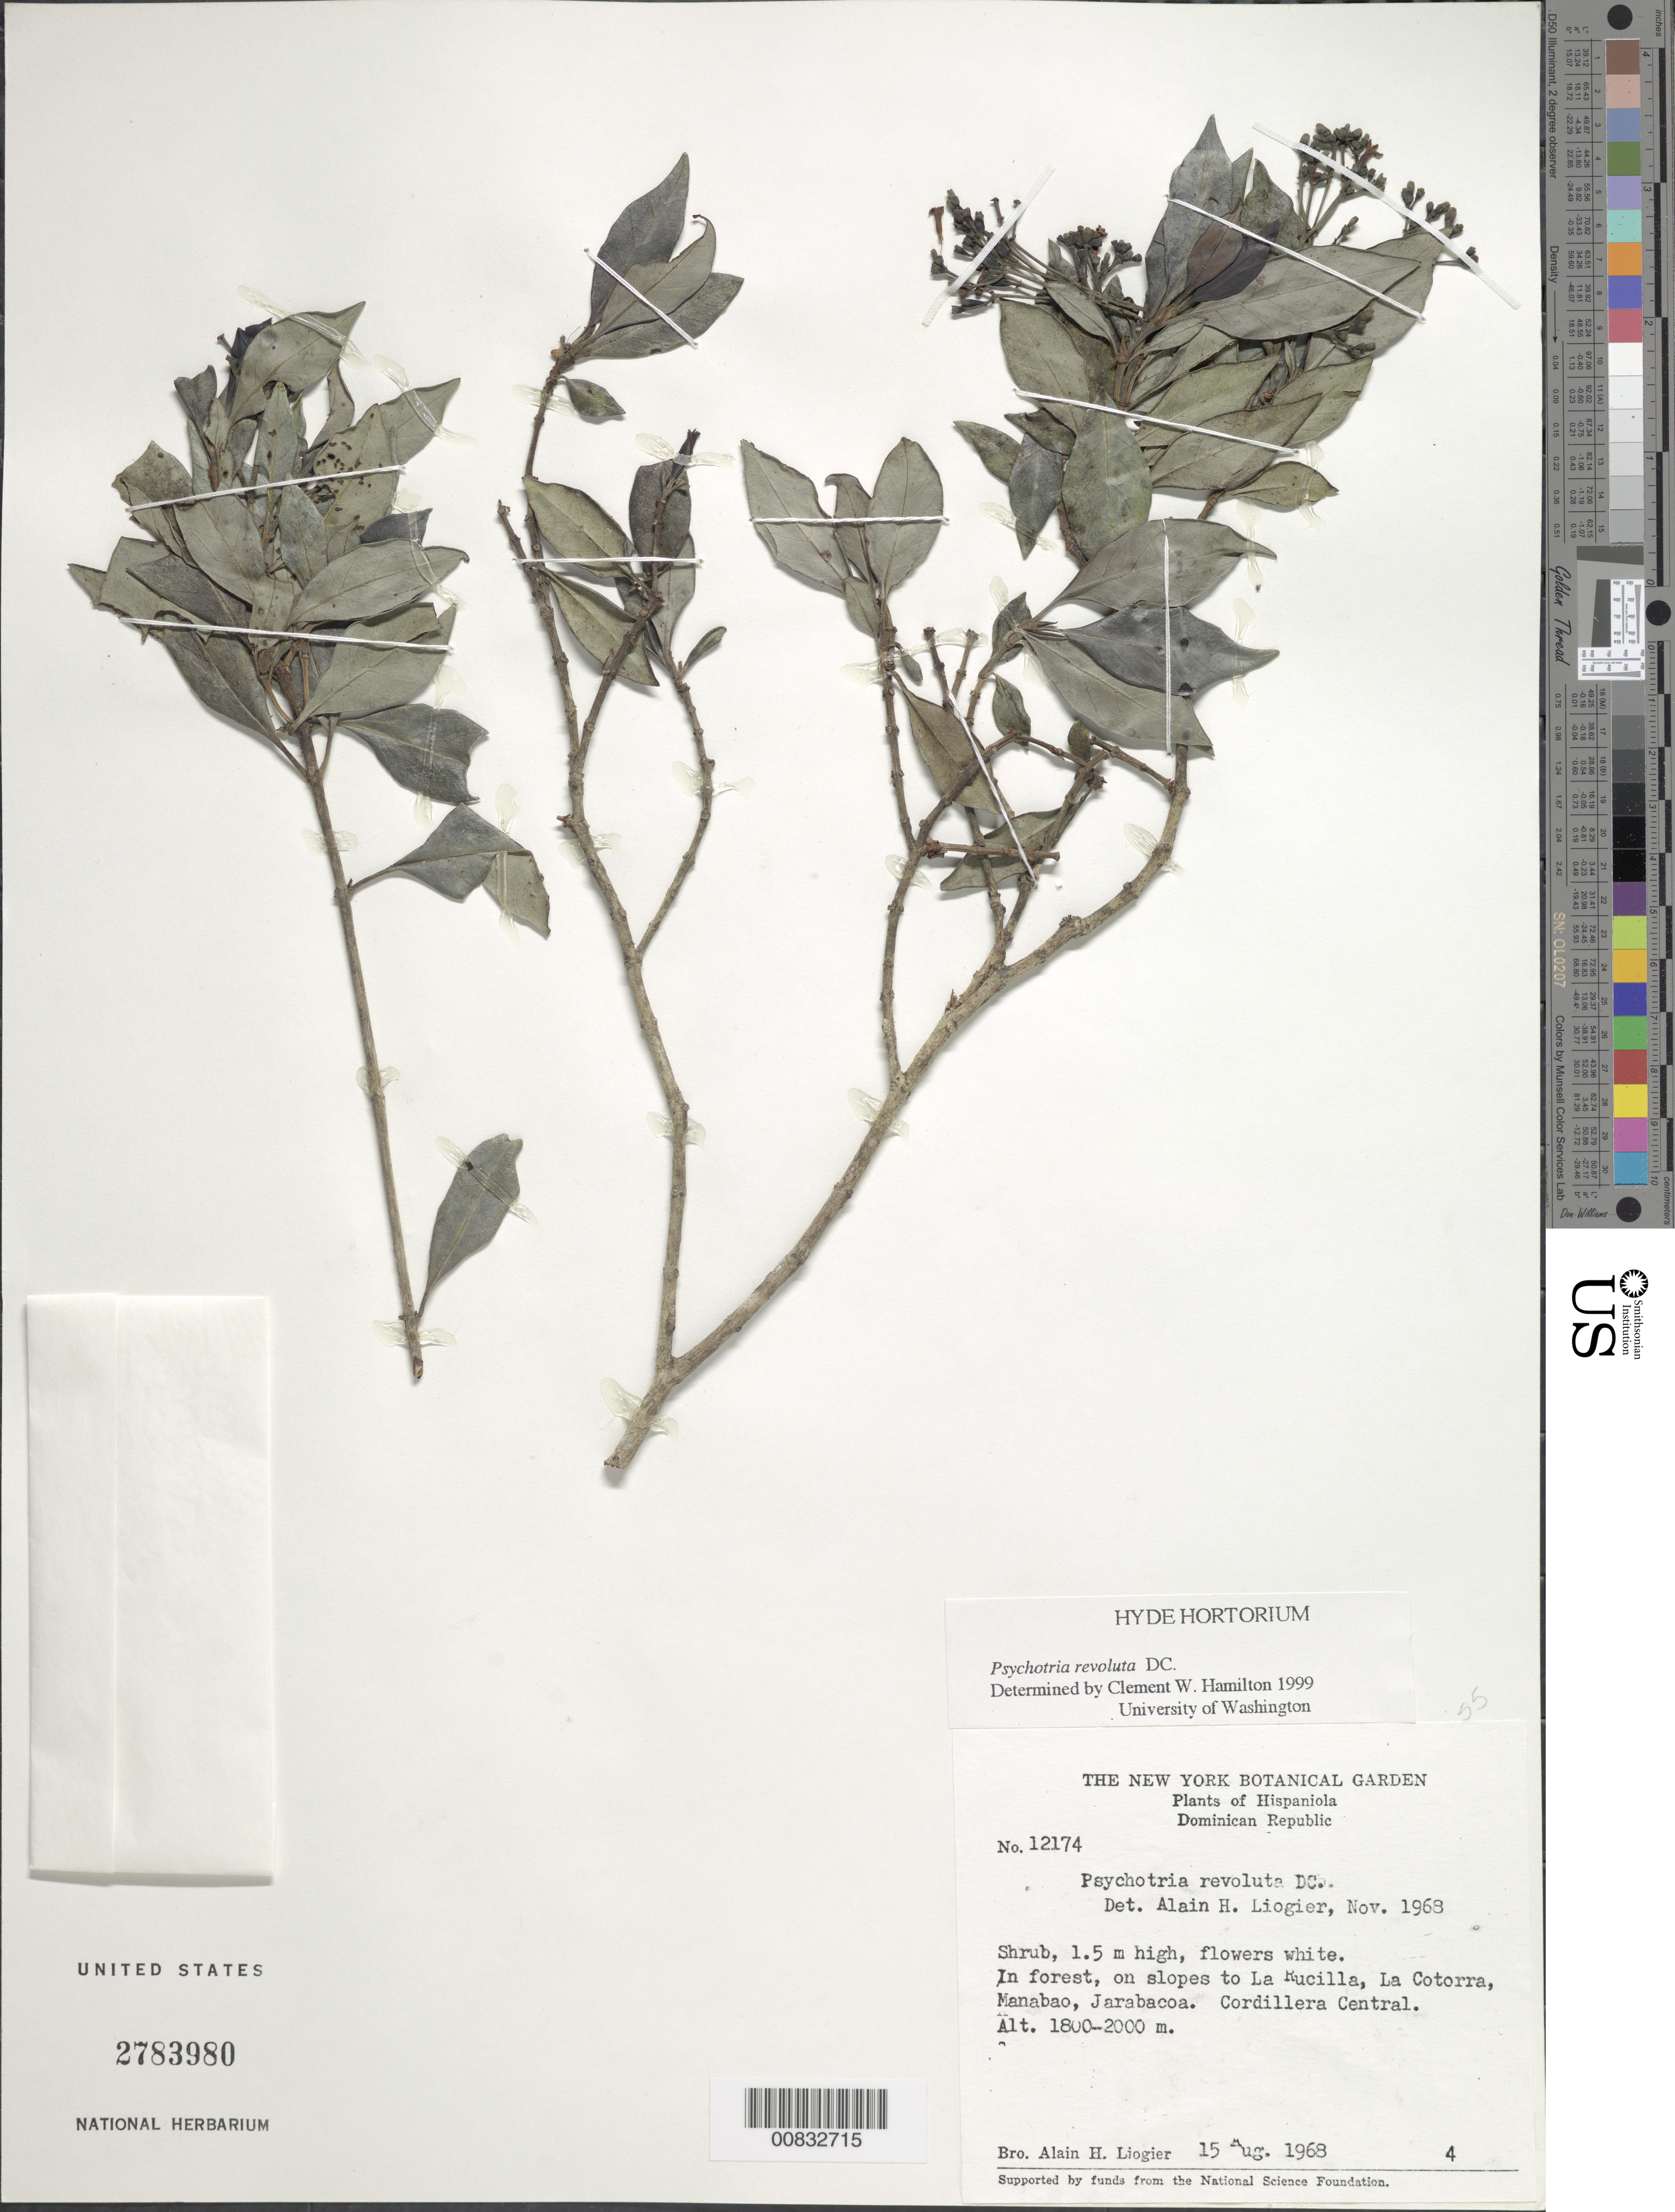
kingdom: Plantae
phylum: Tracheophyta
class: Magnoliopsida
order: Gentianales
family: Rubiaceae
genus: Psychotria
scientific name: Psychotria revoluta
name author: DC.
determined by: Hamilton, C. W.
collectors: A. H. Liogier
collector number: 12174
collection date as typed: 15 Aug 1968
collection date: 1968-08-15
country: Dominican Republic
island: Hispaniola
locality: Slopes to La Rucilla, la Cotorra, Manabao, Jarabacoa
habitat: In forest on slopes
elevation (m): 1800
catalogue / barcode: US 2783980